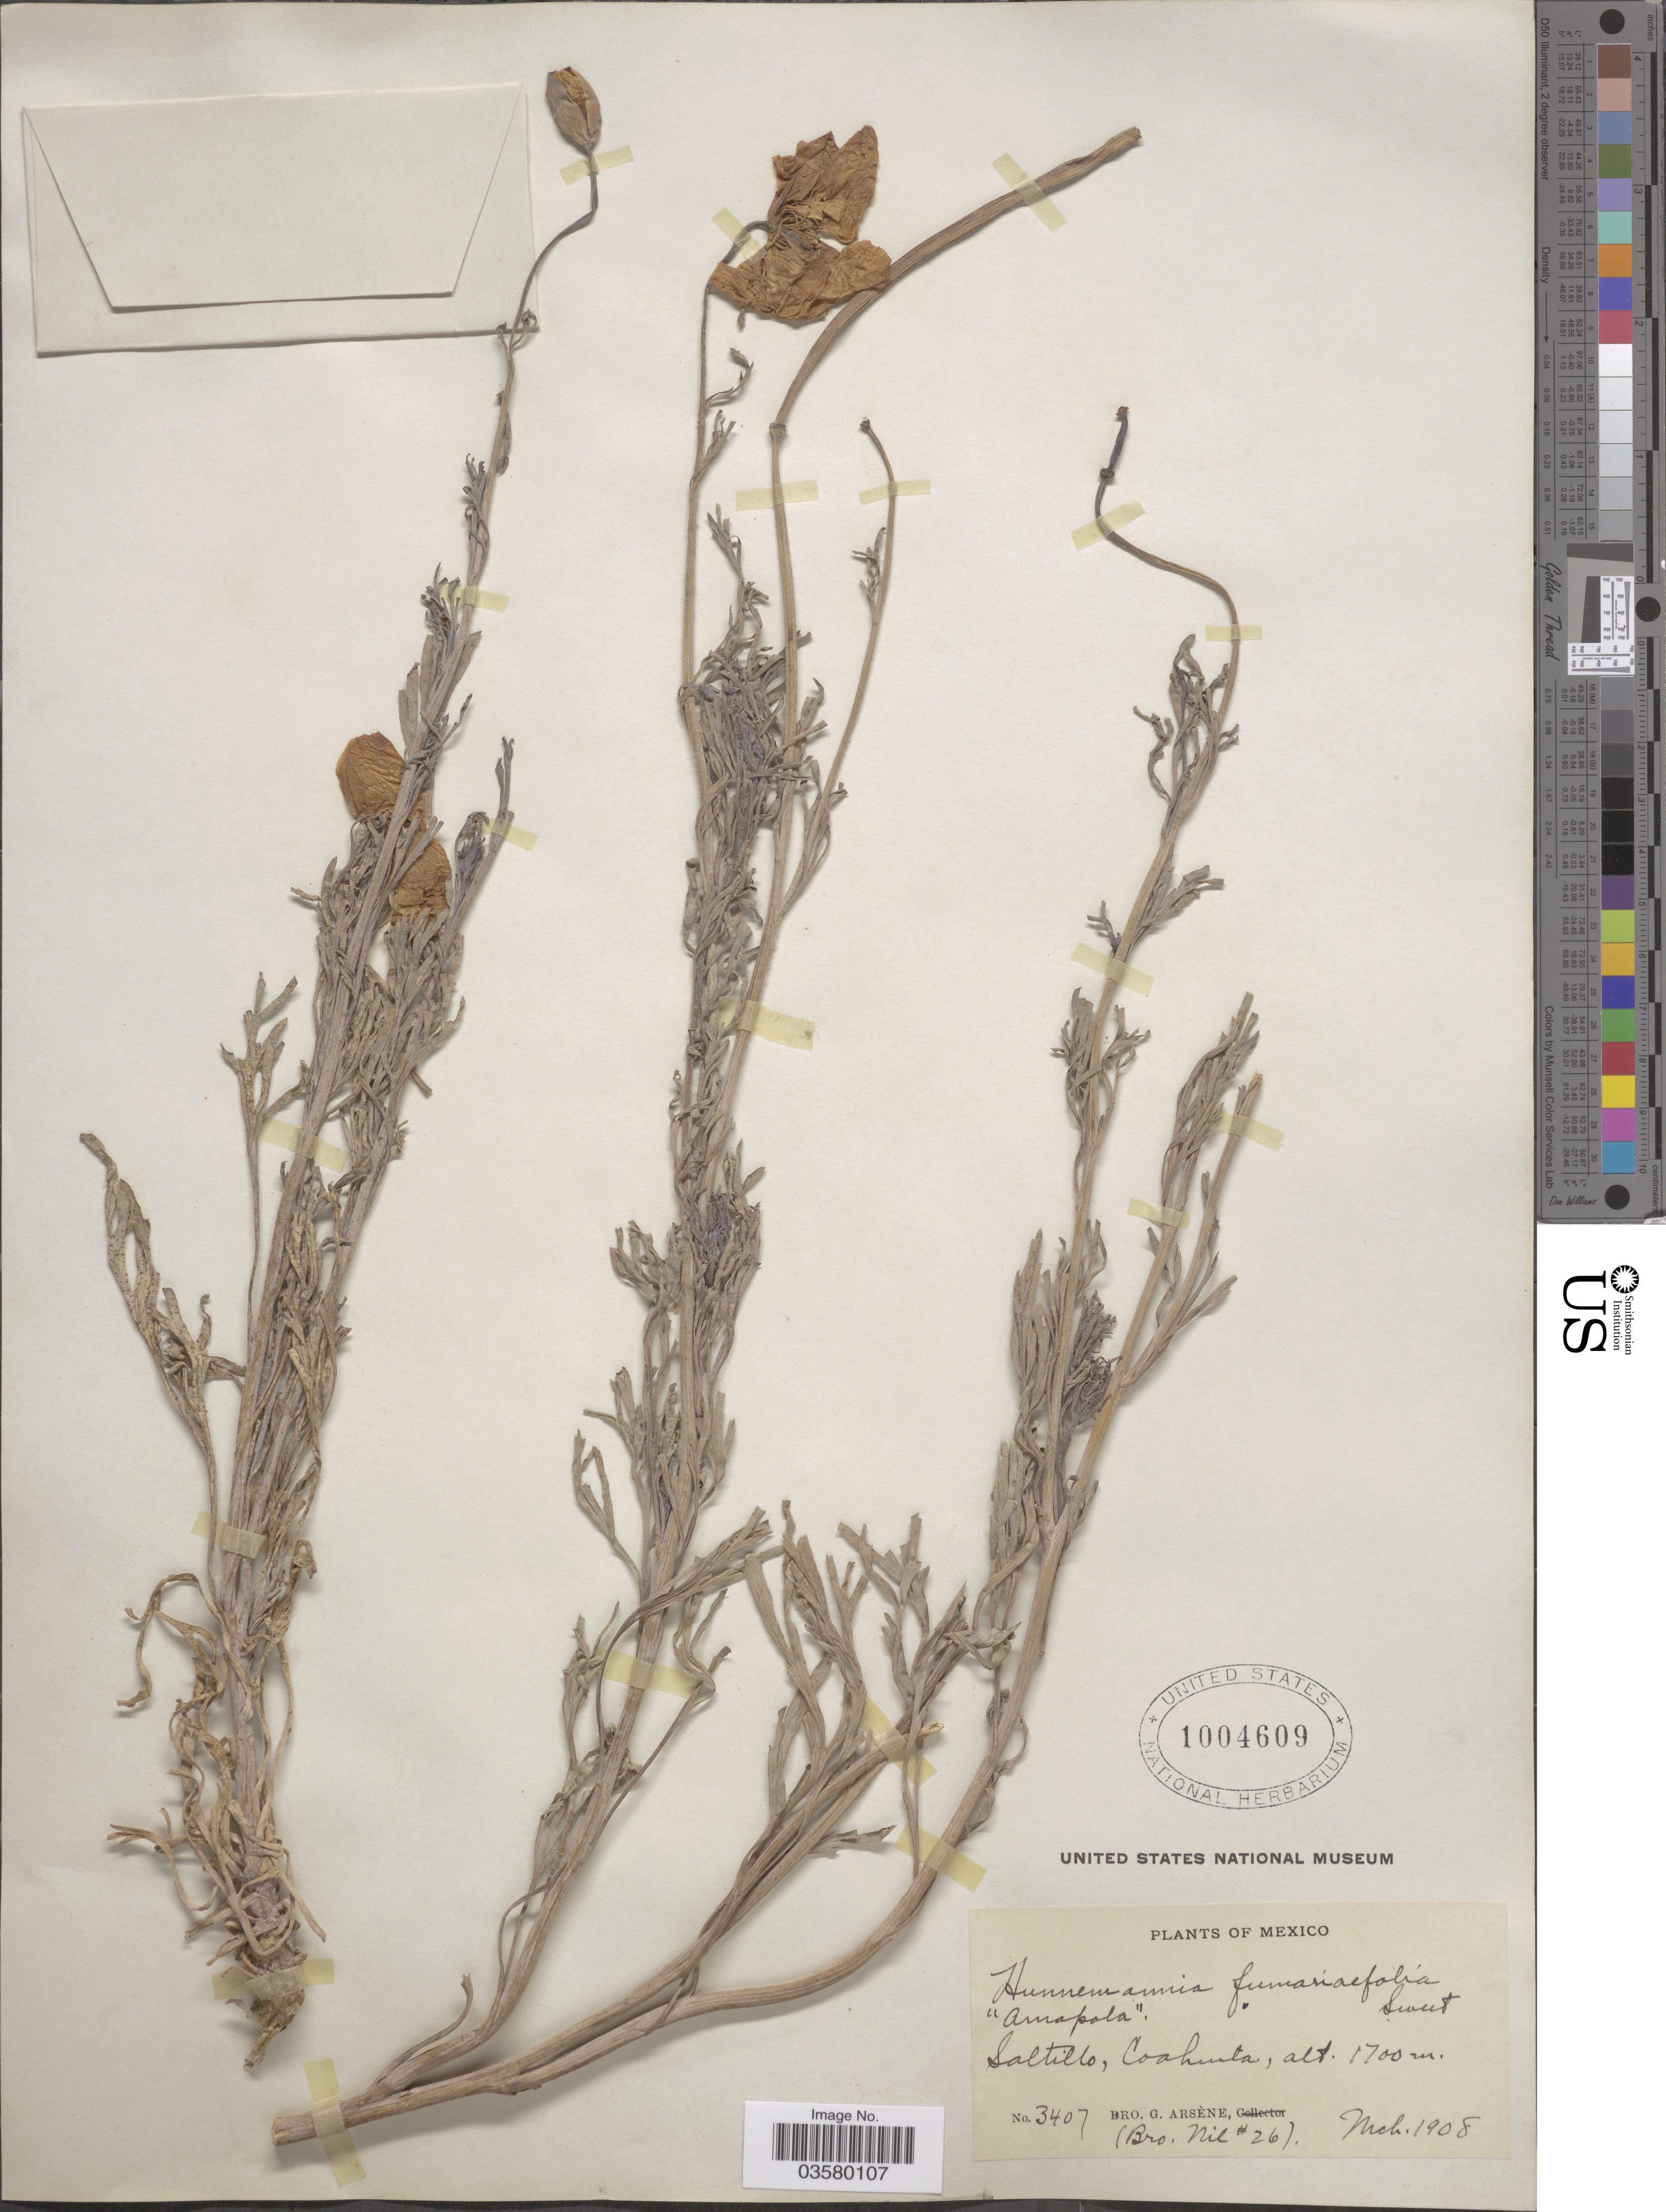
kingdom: Plantae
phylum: Tracheophyta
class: Magnoliopsida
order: Ranunculales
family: Papaveraceae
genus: Hunnemannia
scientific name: Hunnemannia fumariifolia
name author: Sweet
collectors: Bro. G. Arsène & Bro. Nil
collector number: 3407/26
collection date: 1908-03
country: Mexico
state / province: Coahuila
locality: Saltillo.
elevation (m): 1700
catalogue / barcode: US 1004609